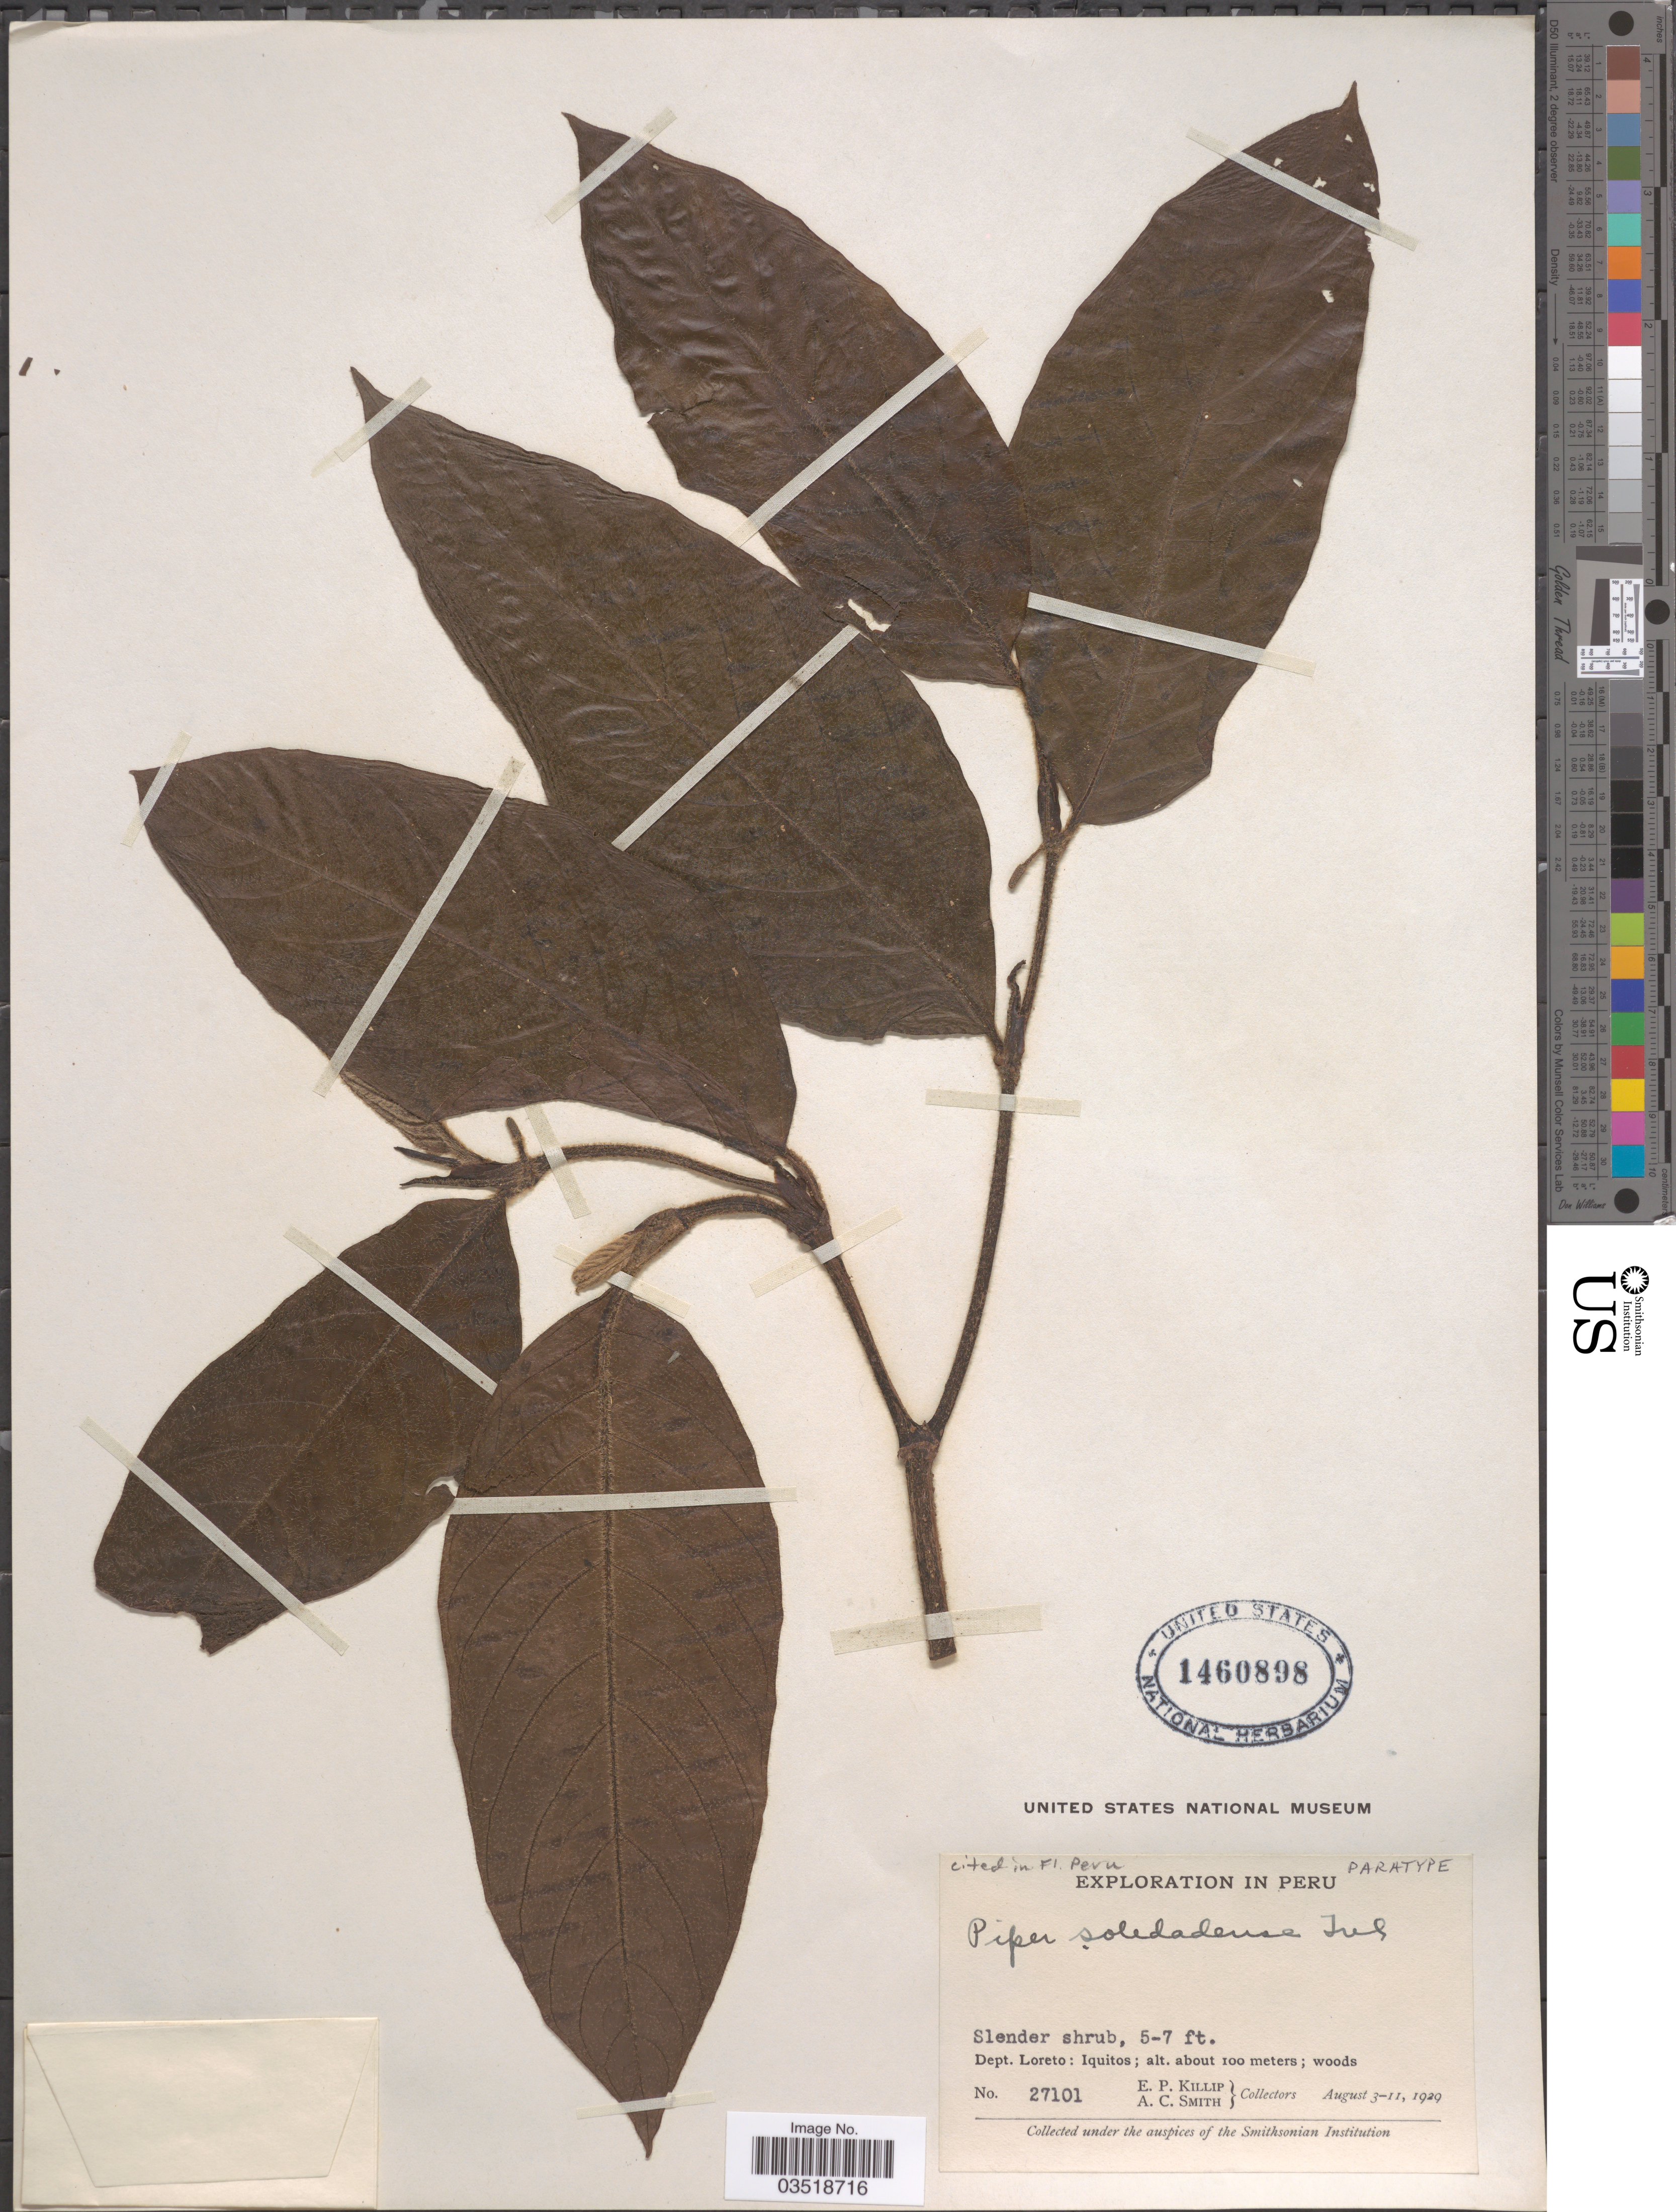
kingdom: Plantae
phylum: Tracheophyta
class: Magnoliopsida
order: Piperales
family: Piperaceae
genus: Piper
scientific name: Piper soledadense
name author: Trel. in J.F. Macbr.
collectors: E. P. Killip & A. C. Smith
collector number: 27101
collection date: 1929-08-03/1929-08-11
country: Peru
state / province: Loreto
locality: Dept. Loreto: Iquitos.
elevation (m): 100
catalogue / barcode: US 1460898